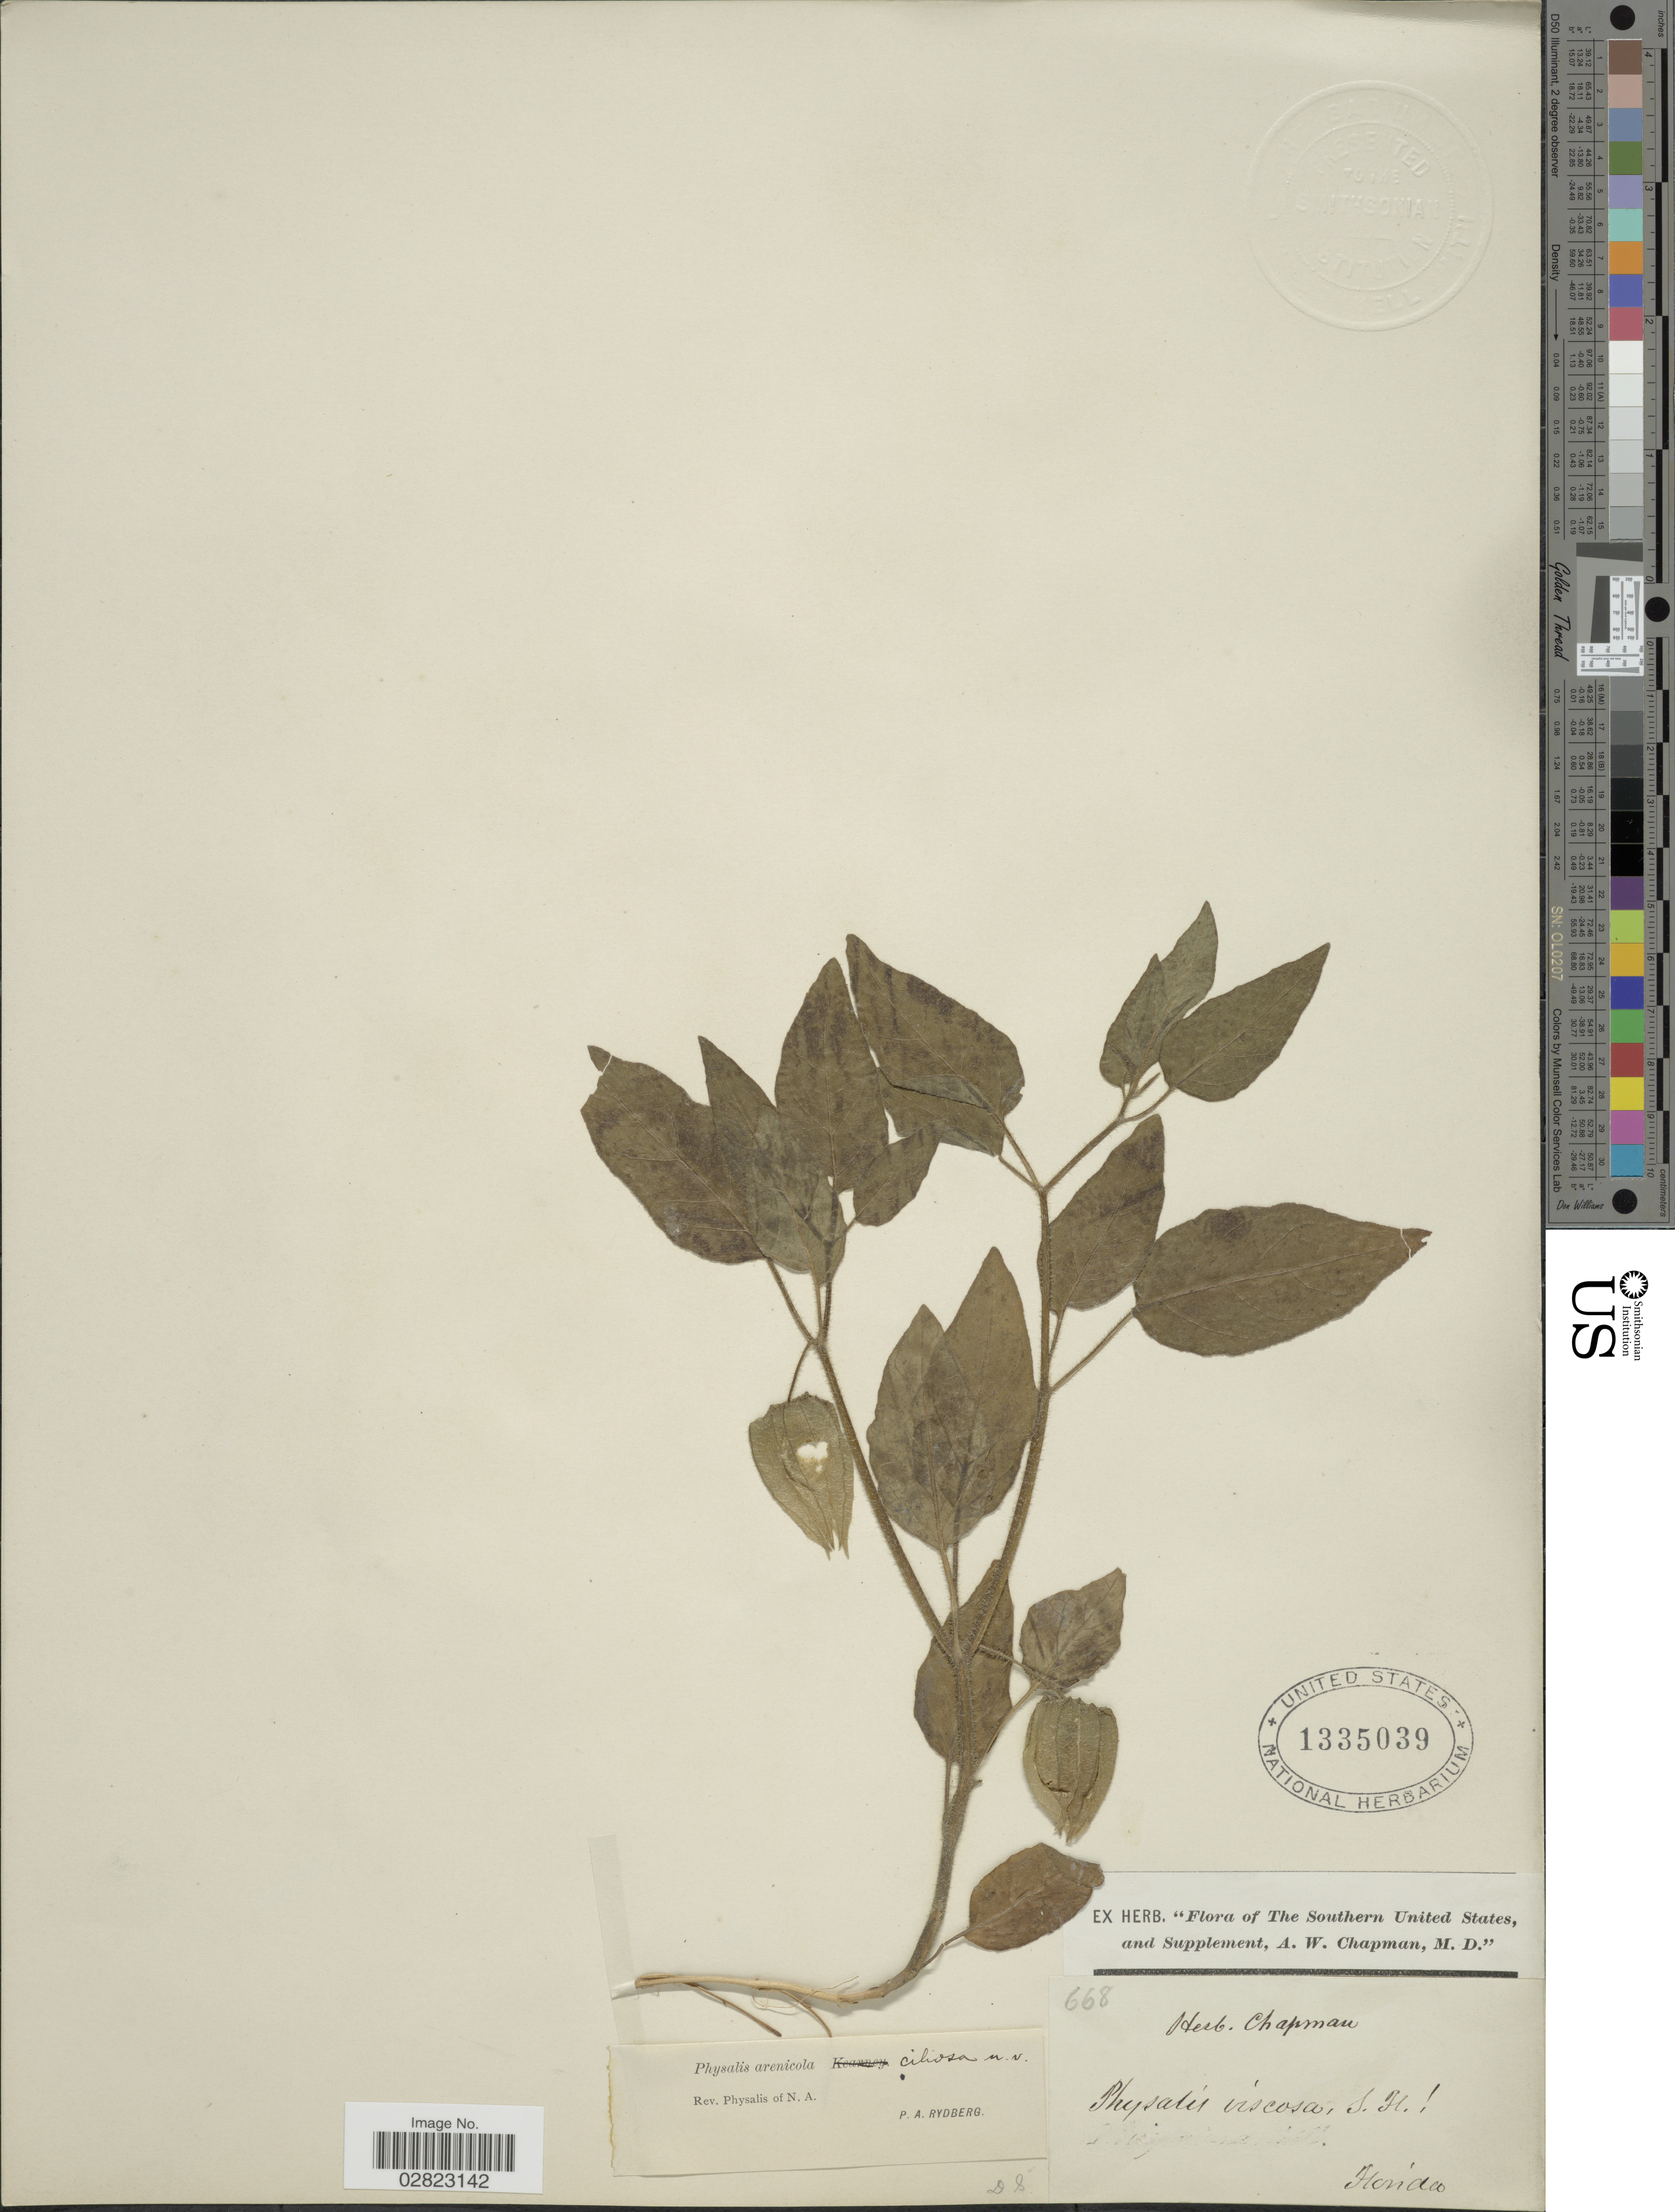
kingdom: Plantae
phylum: Tracheophyta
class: Magnoliopsida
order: Solanales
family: Solanaceae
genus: Physalis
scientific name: Physalis ciliosa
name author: Rydb.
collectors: ex herb. A.W. Chapman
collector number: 668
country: United States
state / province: Florida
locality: Southern United States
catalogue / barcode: US 1335039